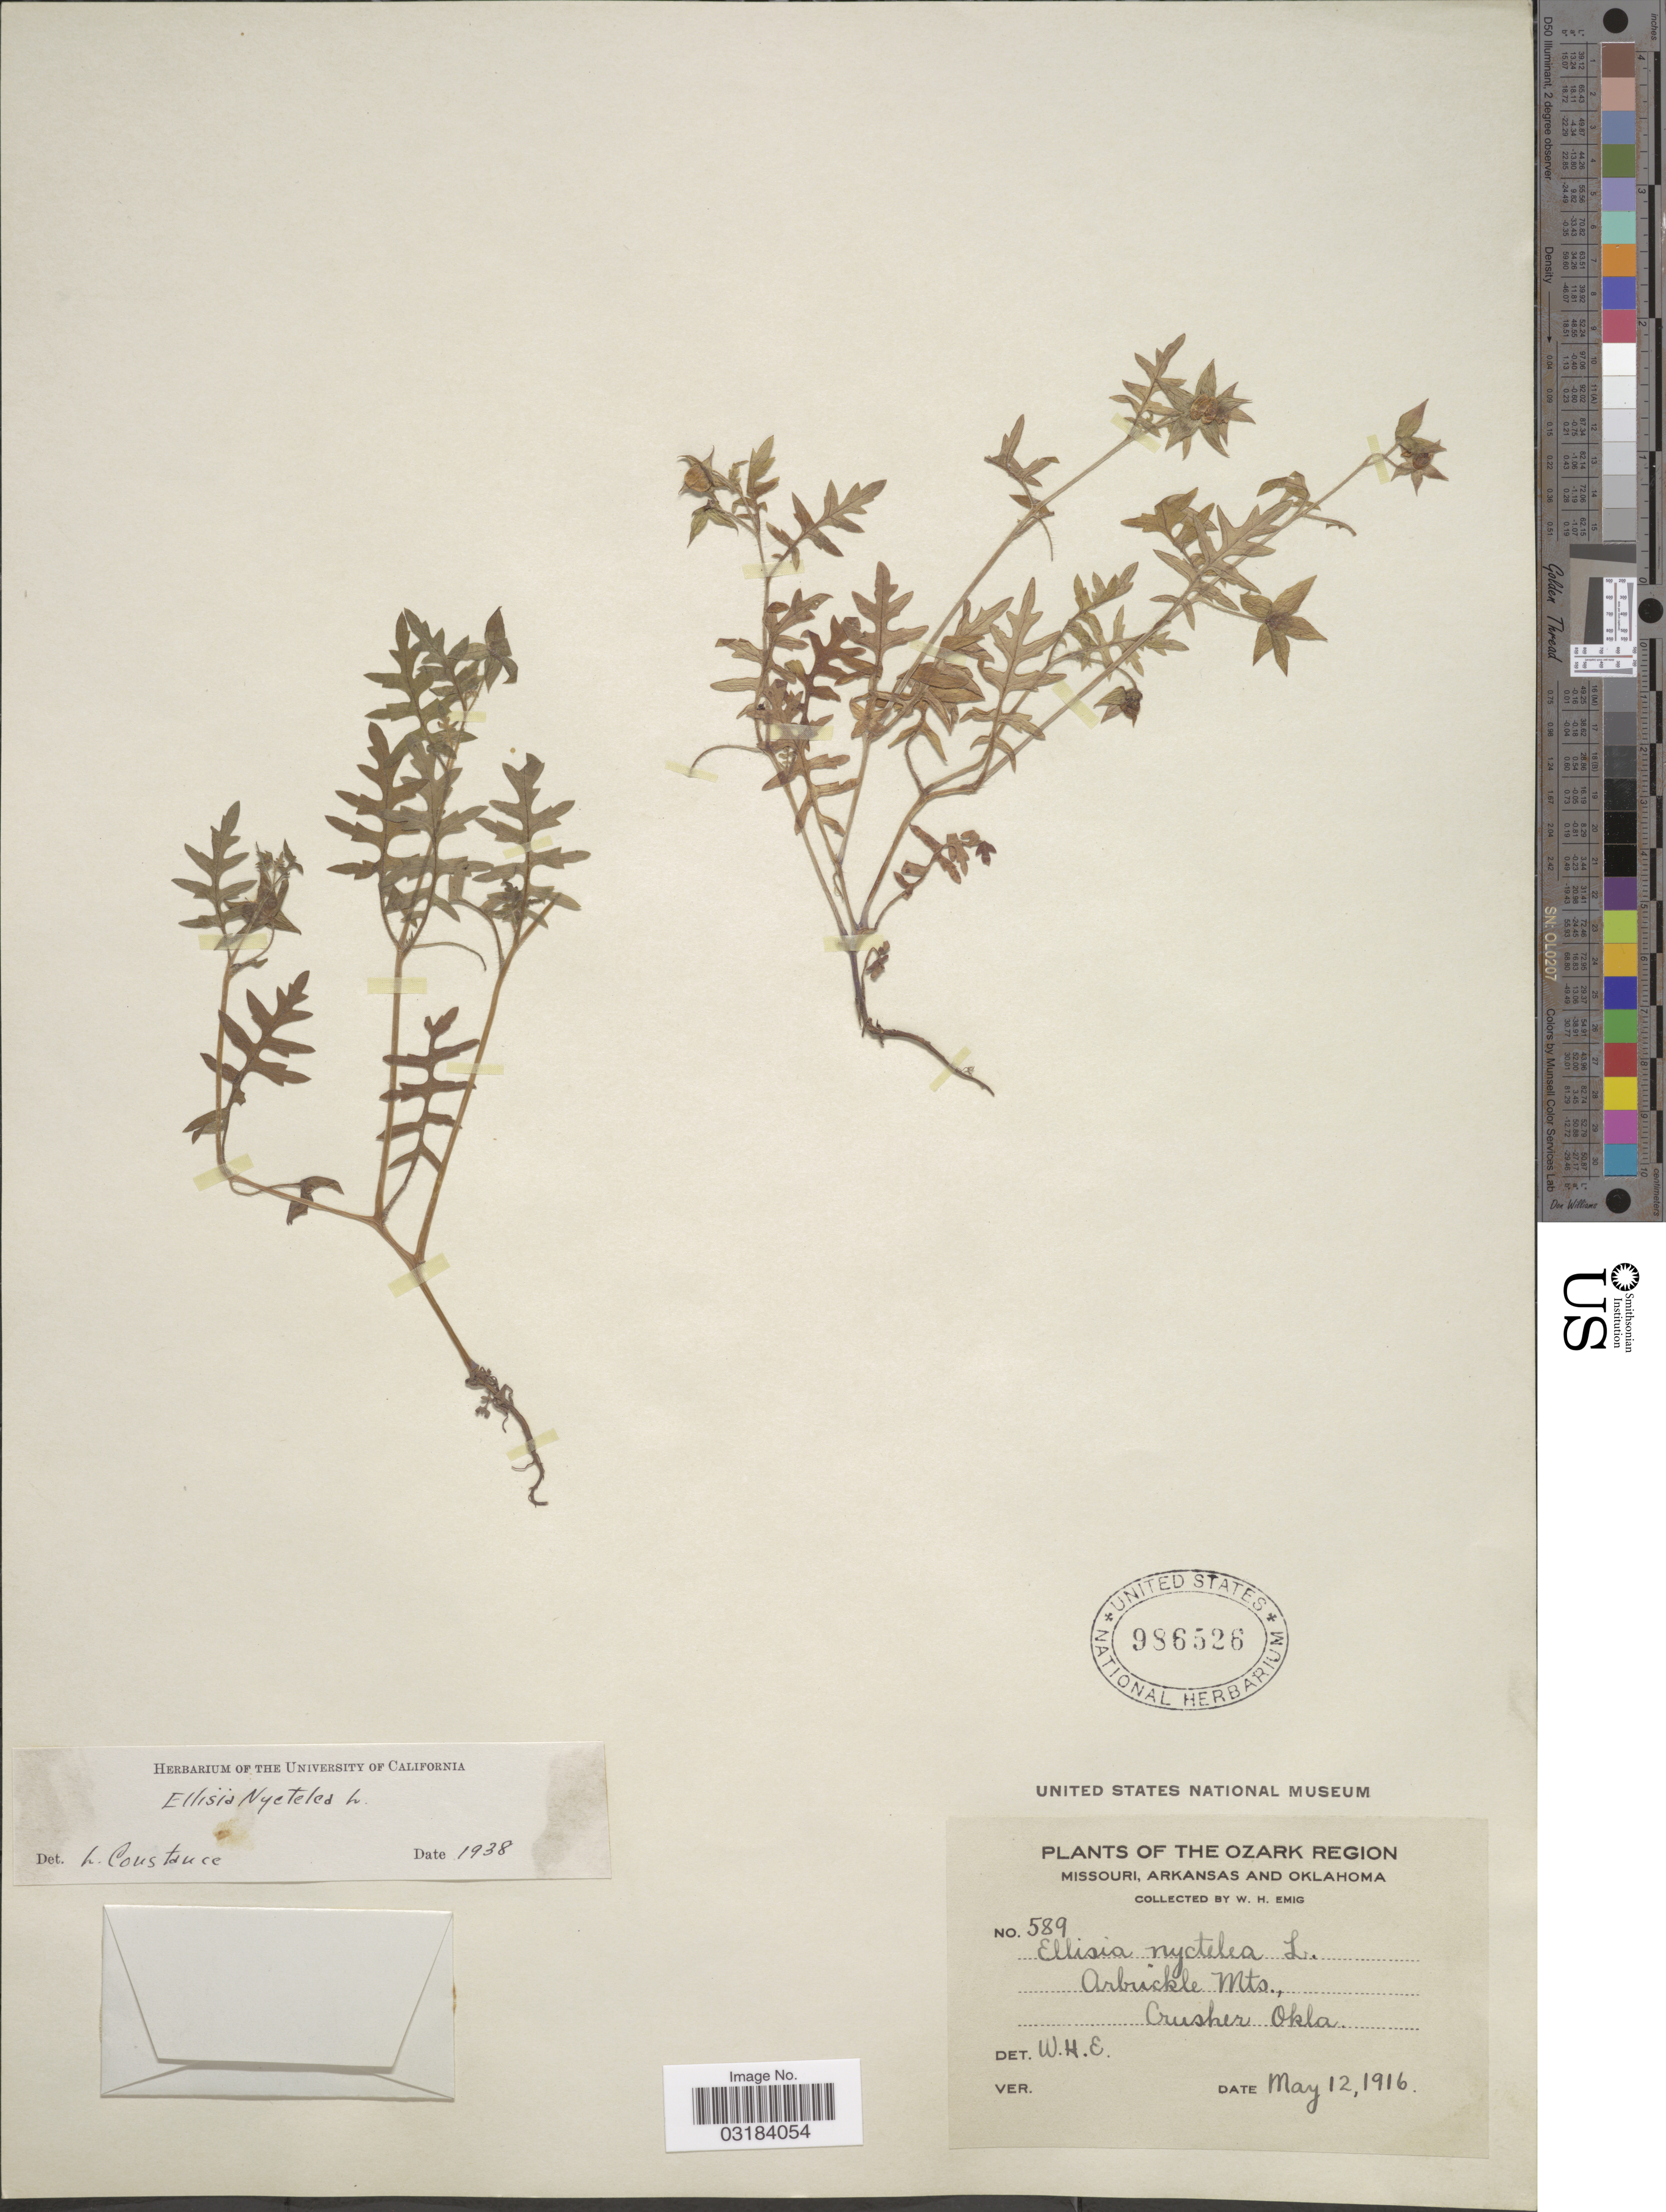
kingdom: Plantae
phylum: Tracheophyta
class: Magnoliopsida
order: Boraginales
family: Hydrophyllaceae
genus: Ellisia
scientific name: Ellisia nyctelea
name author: L.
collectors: W. H. Emig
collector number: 589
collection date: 1916-05-12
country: United States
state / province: Oklahoma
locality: The Ozark Region, Arbuckle Mts., Crusher.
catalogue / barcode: US 986526